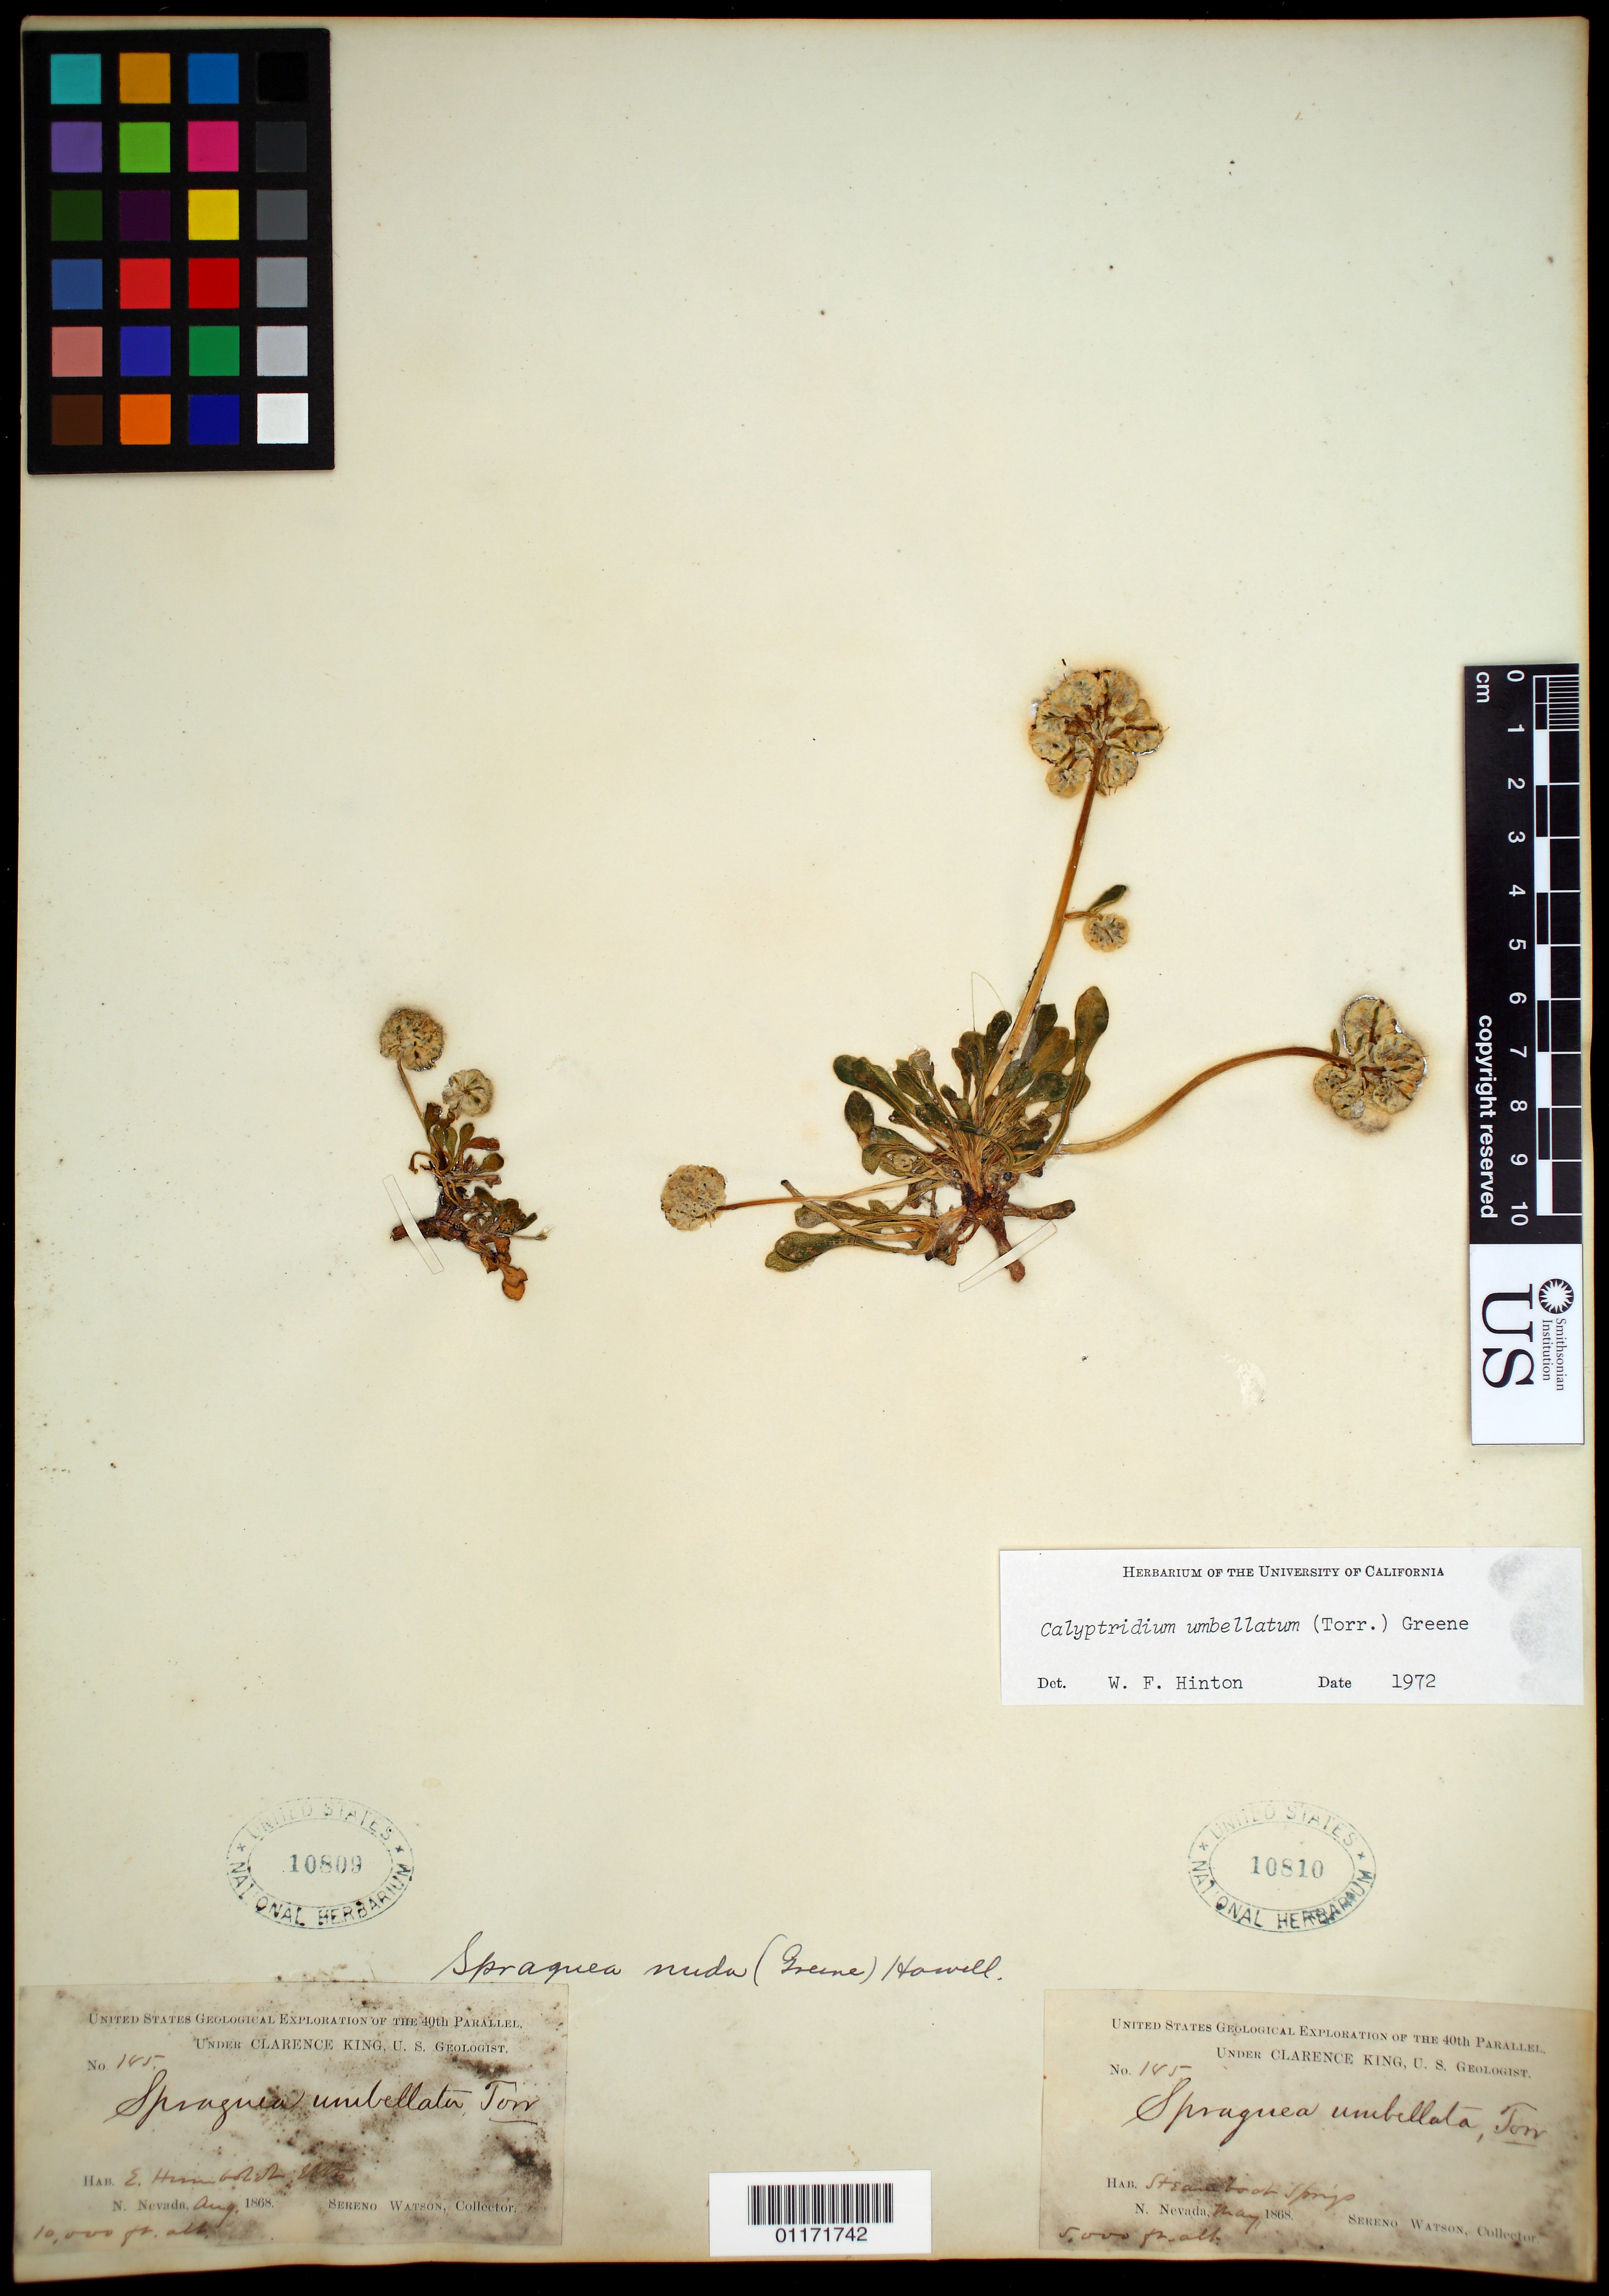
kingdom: Plantae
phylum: Tracheophyta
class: Magnoliopsida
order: Caryophyllales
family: Montiaceae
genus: Calyptridium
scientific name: Calyptridium umbellatum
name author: (Torr.) Greene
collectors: S. Watson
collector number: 185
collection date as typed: May 1868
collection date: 1868-05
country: United States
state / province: Nevada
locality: N. Nevada, Steamboat Springs.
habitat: Sandy soil.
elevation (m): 1524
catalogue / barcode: US 10810-2